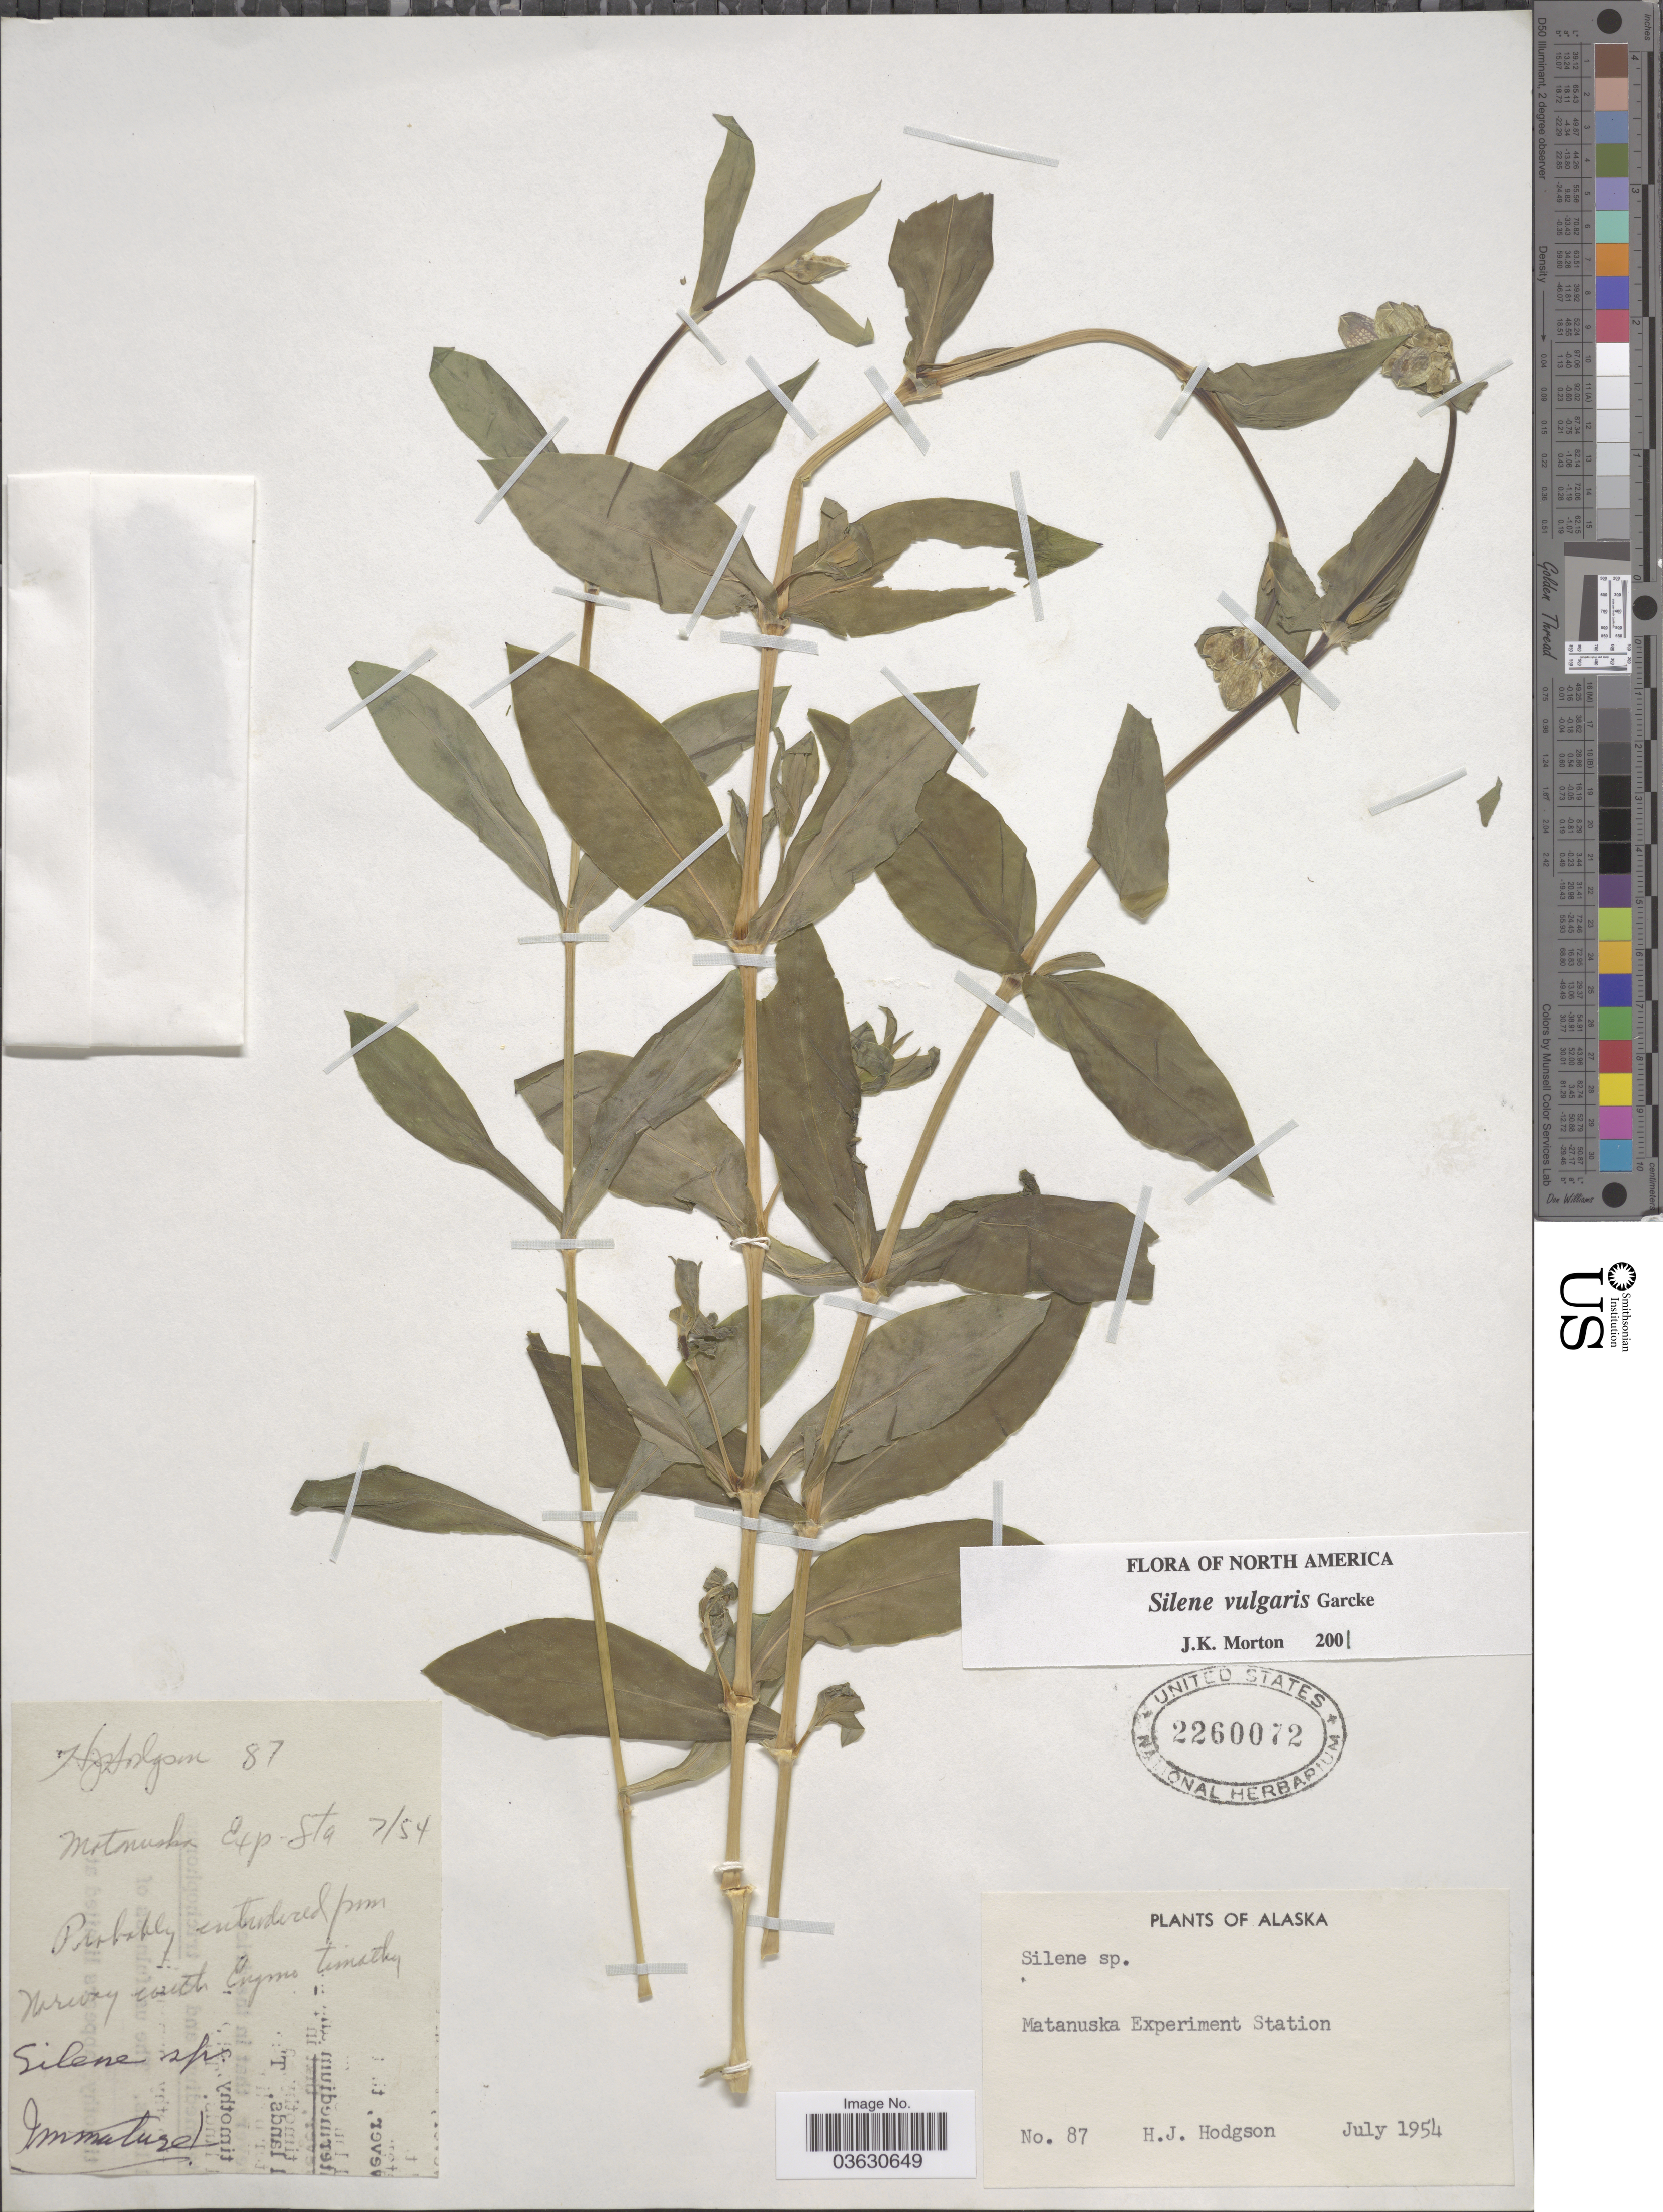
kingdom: Plantae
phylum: Tracheophyta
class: Magnoliopsida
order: Caryophyllales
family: Caryophyllaceae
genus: Silene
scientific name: Silene cucubalus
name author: L.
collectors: H. J. Hodgson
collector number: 87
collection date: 1954-07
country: United States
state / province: Alaska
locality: Matanuska Experiment Station.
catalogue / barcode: US 2260072